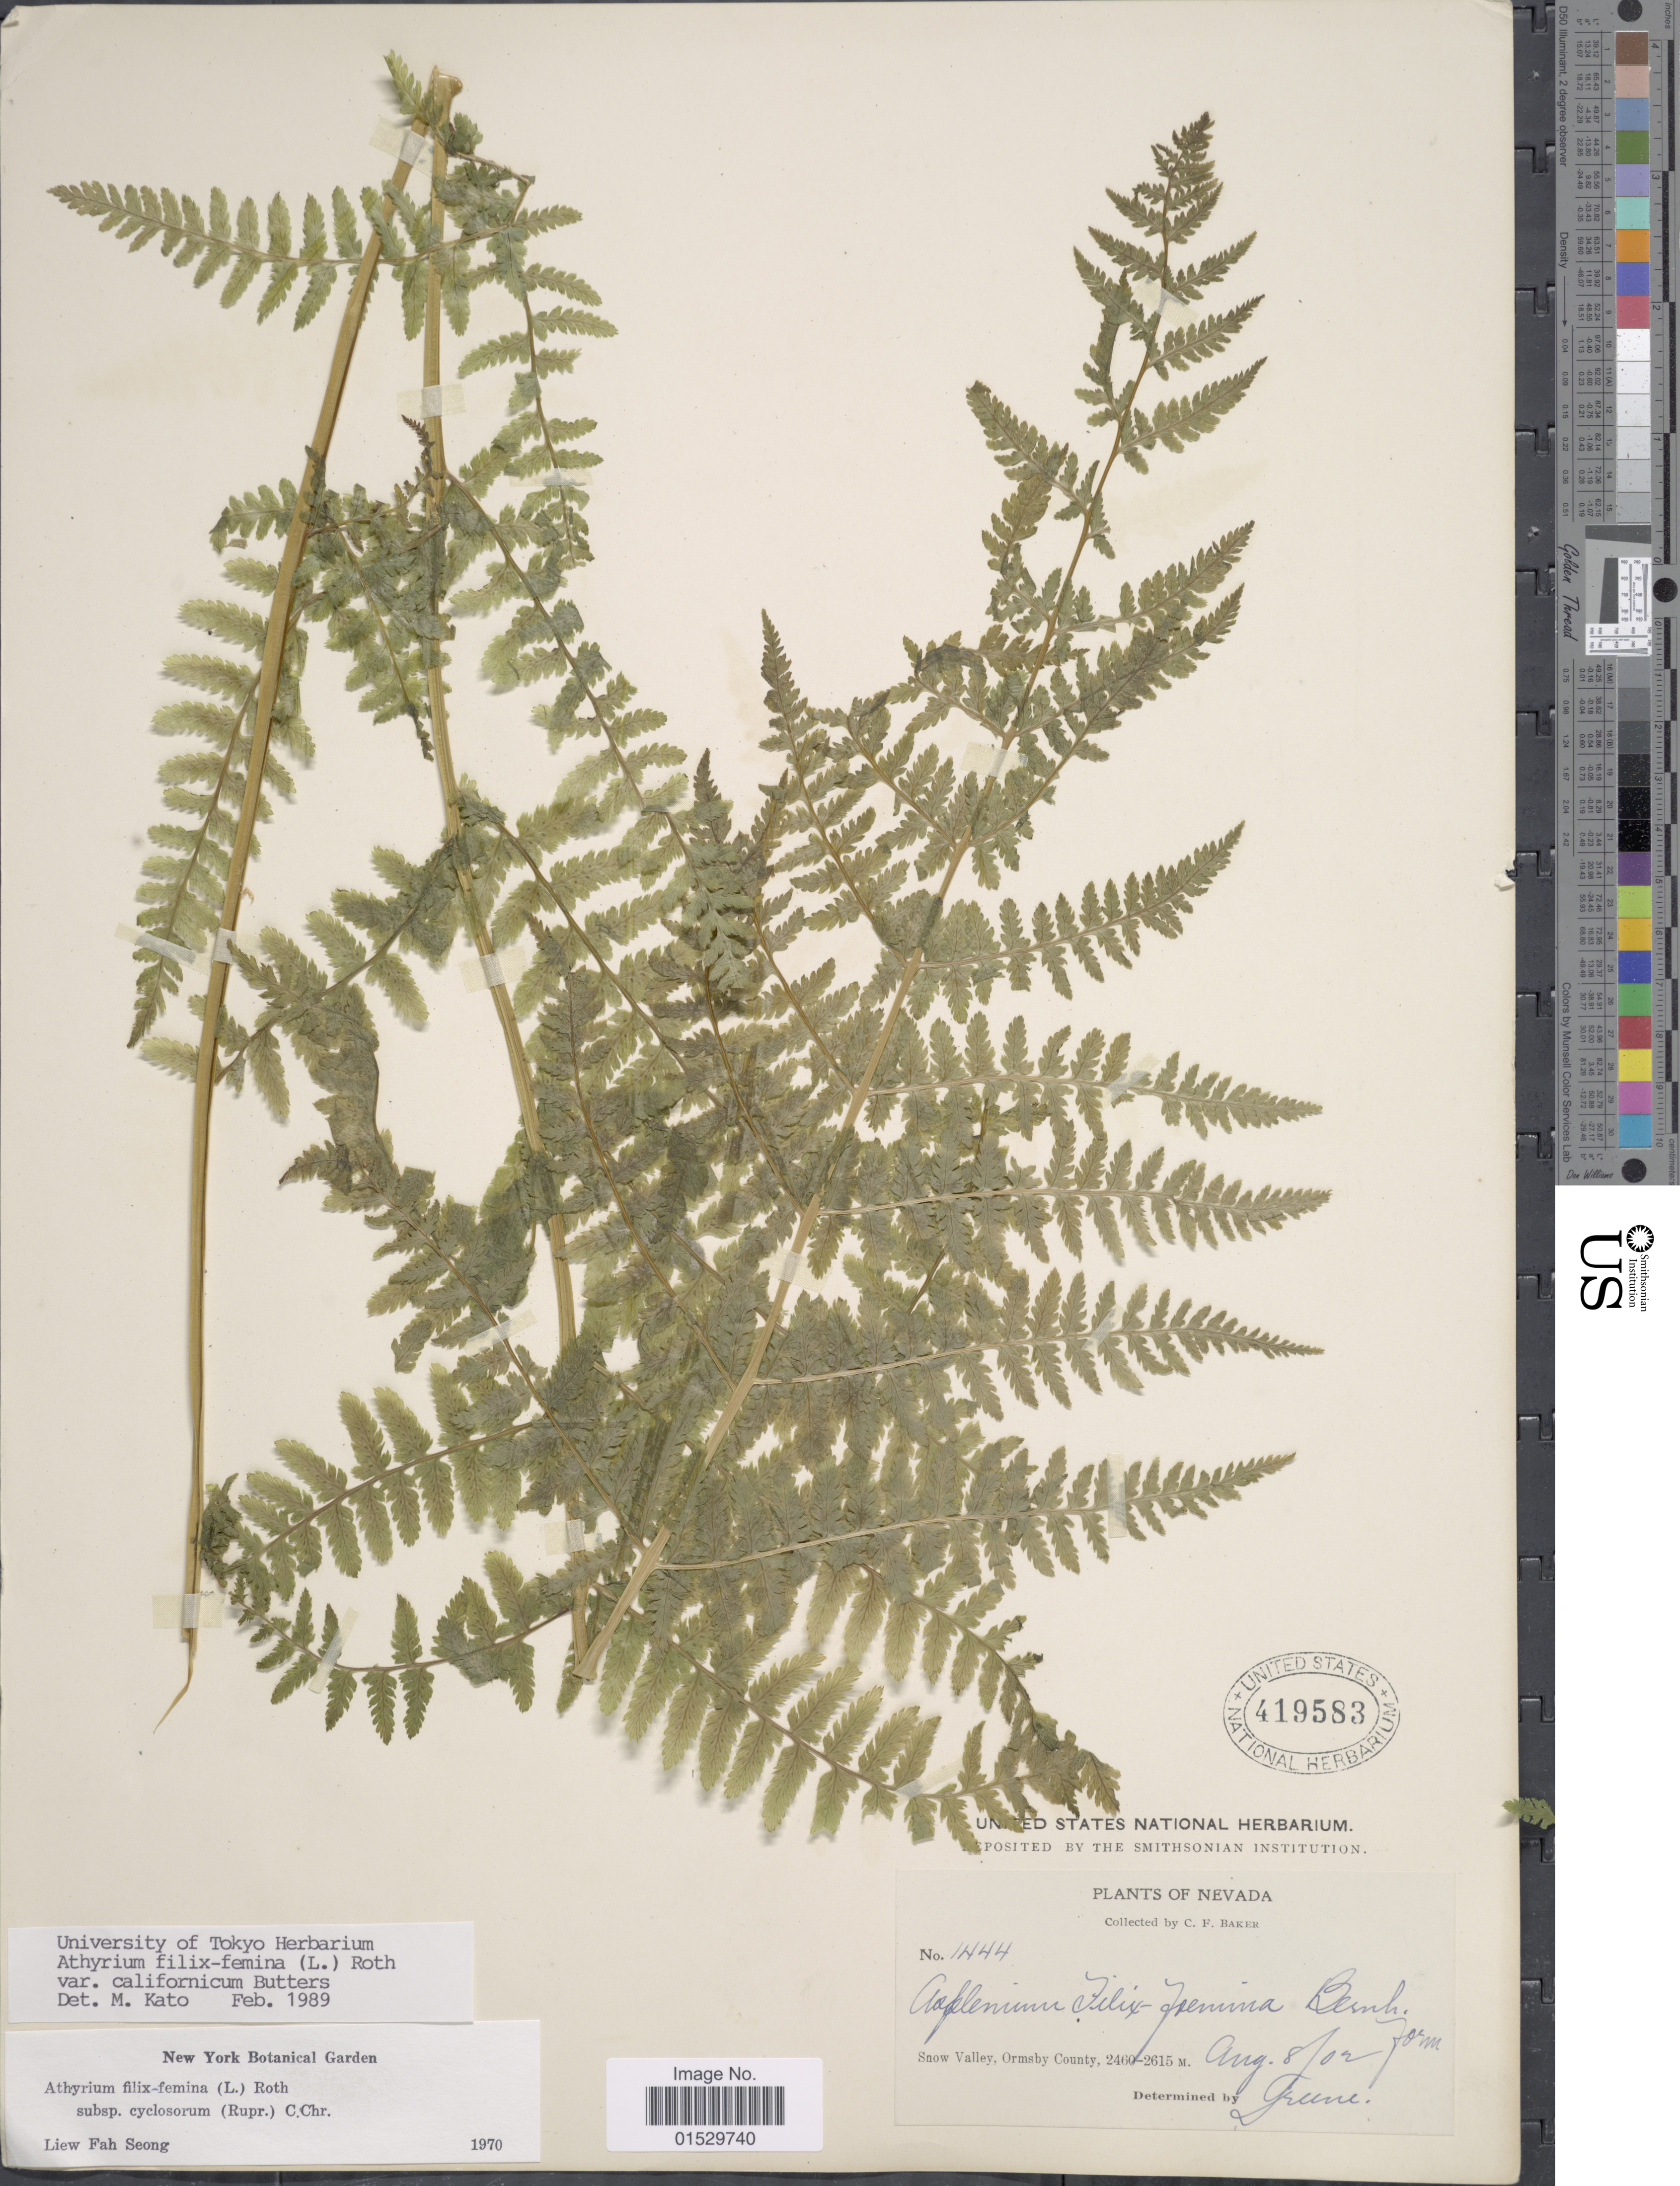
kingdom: Plantae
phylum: Tracheophyta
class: Polypodiopsida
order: Polypodiales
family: Athyriaceae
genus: Athyrium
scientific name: Athyrium filix-femina var. californicum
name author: Butters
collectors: C. F. Baker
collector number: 1444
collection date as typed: Transcribed d/m/y: 8/8/2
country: United States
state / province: Nevada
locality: Snow Valley, Ormsby County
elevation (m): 2460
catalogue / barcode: US 419583